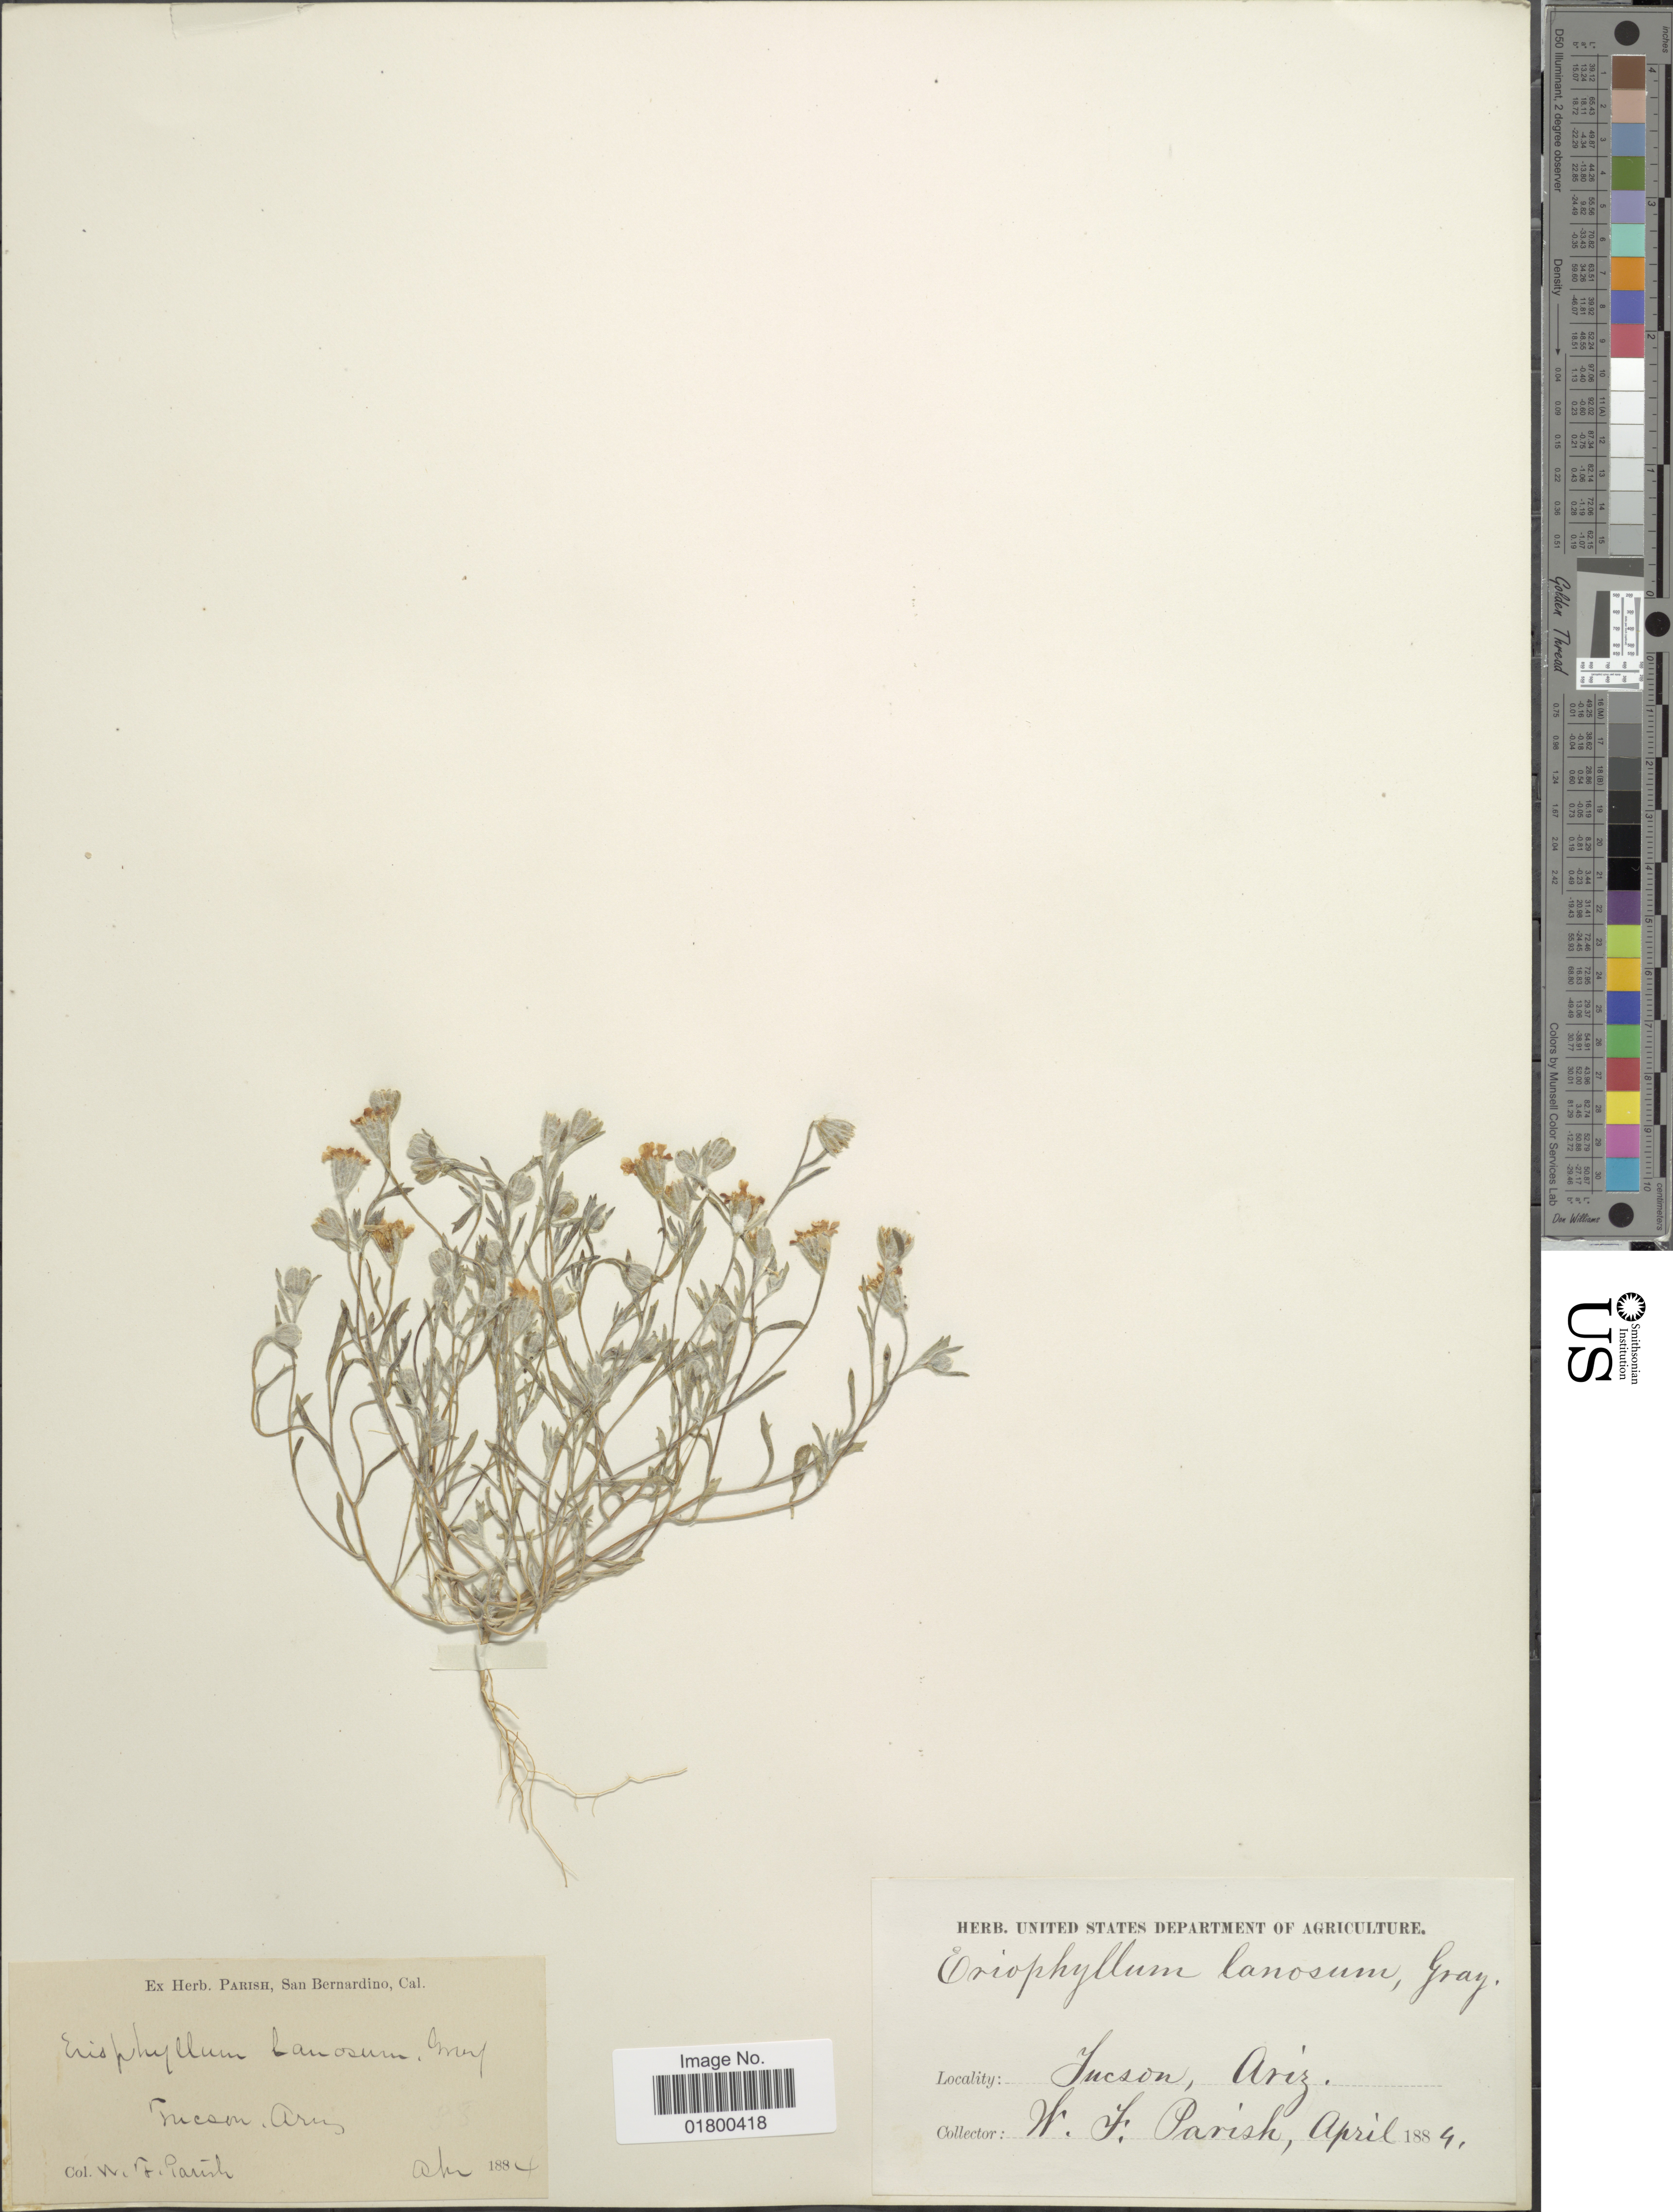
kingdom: Plantae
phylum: Tracheophyta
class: Magnoliopsida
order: Asterales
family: Asteraceae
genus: Eriophyllum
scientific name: Eriophyllum lanosum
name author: (A. Gray) A. Gray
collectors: W. F. Parish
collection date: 1884-04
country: United States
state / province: Arizona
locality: Tucson, Arizona